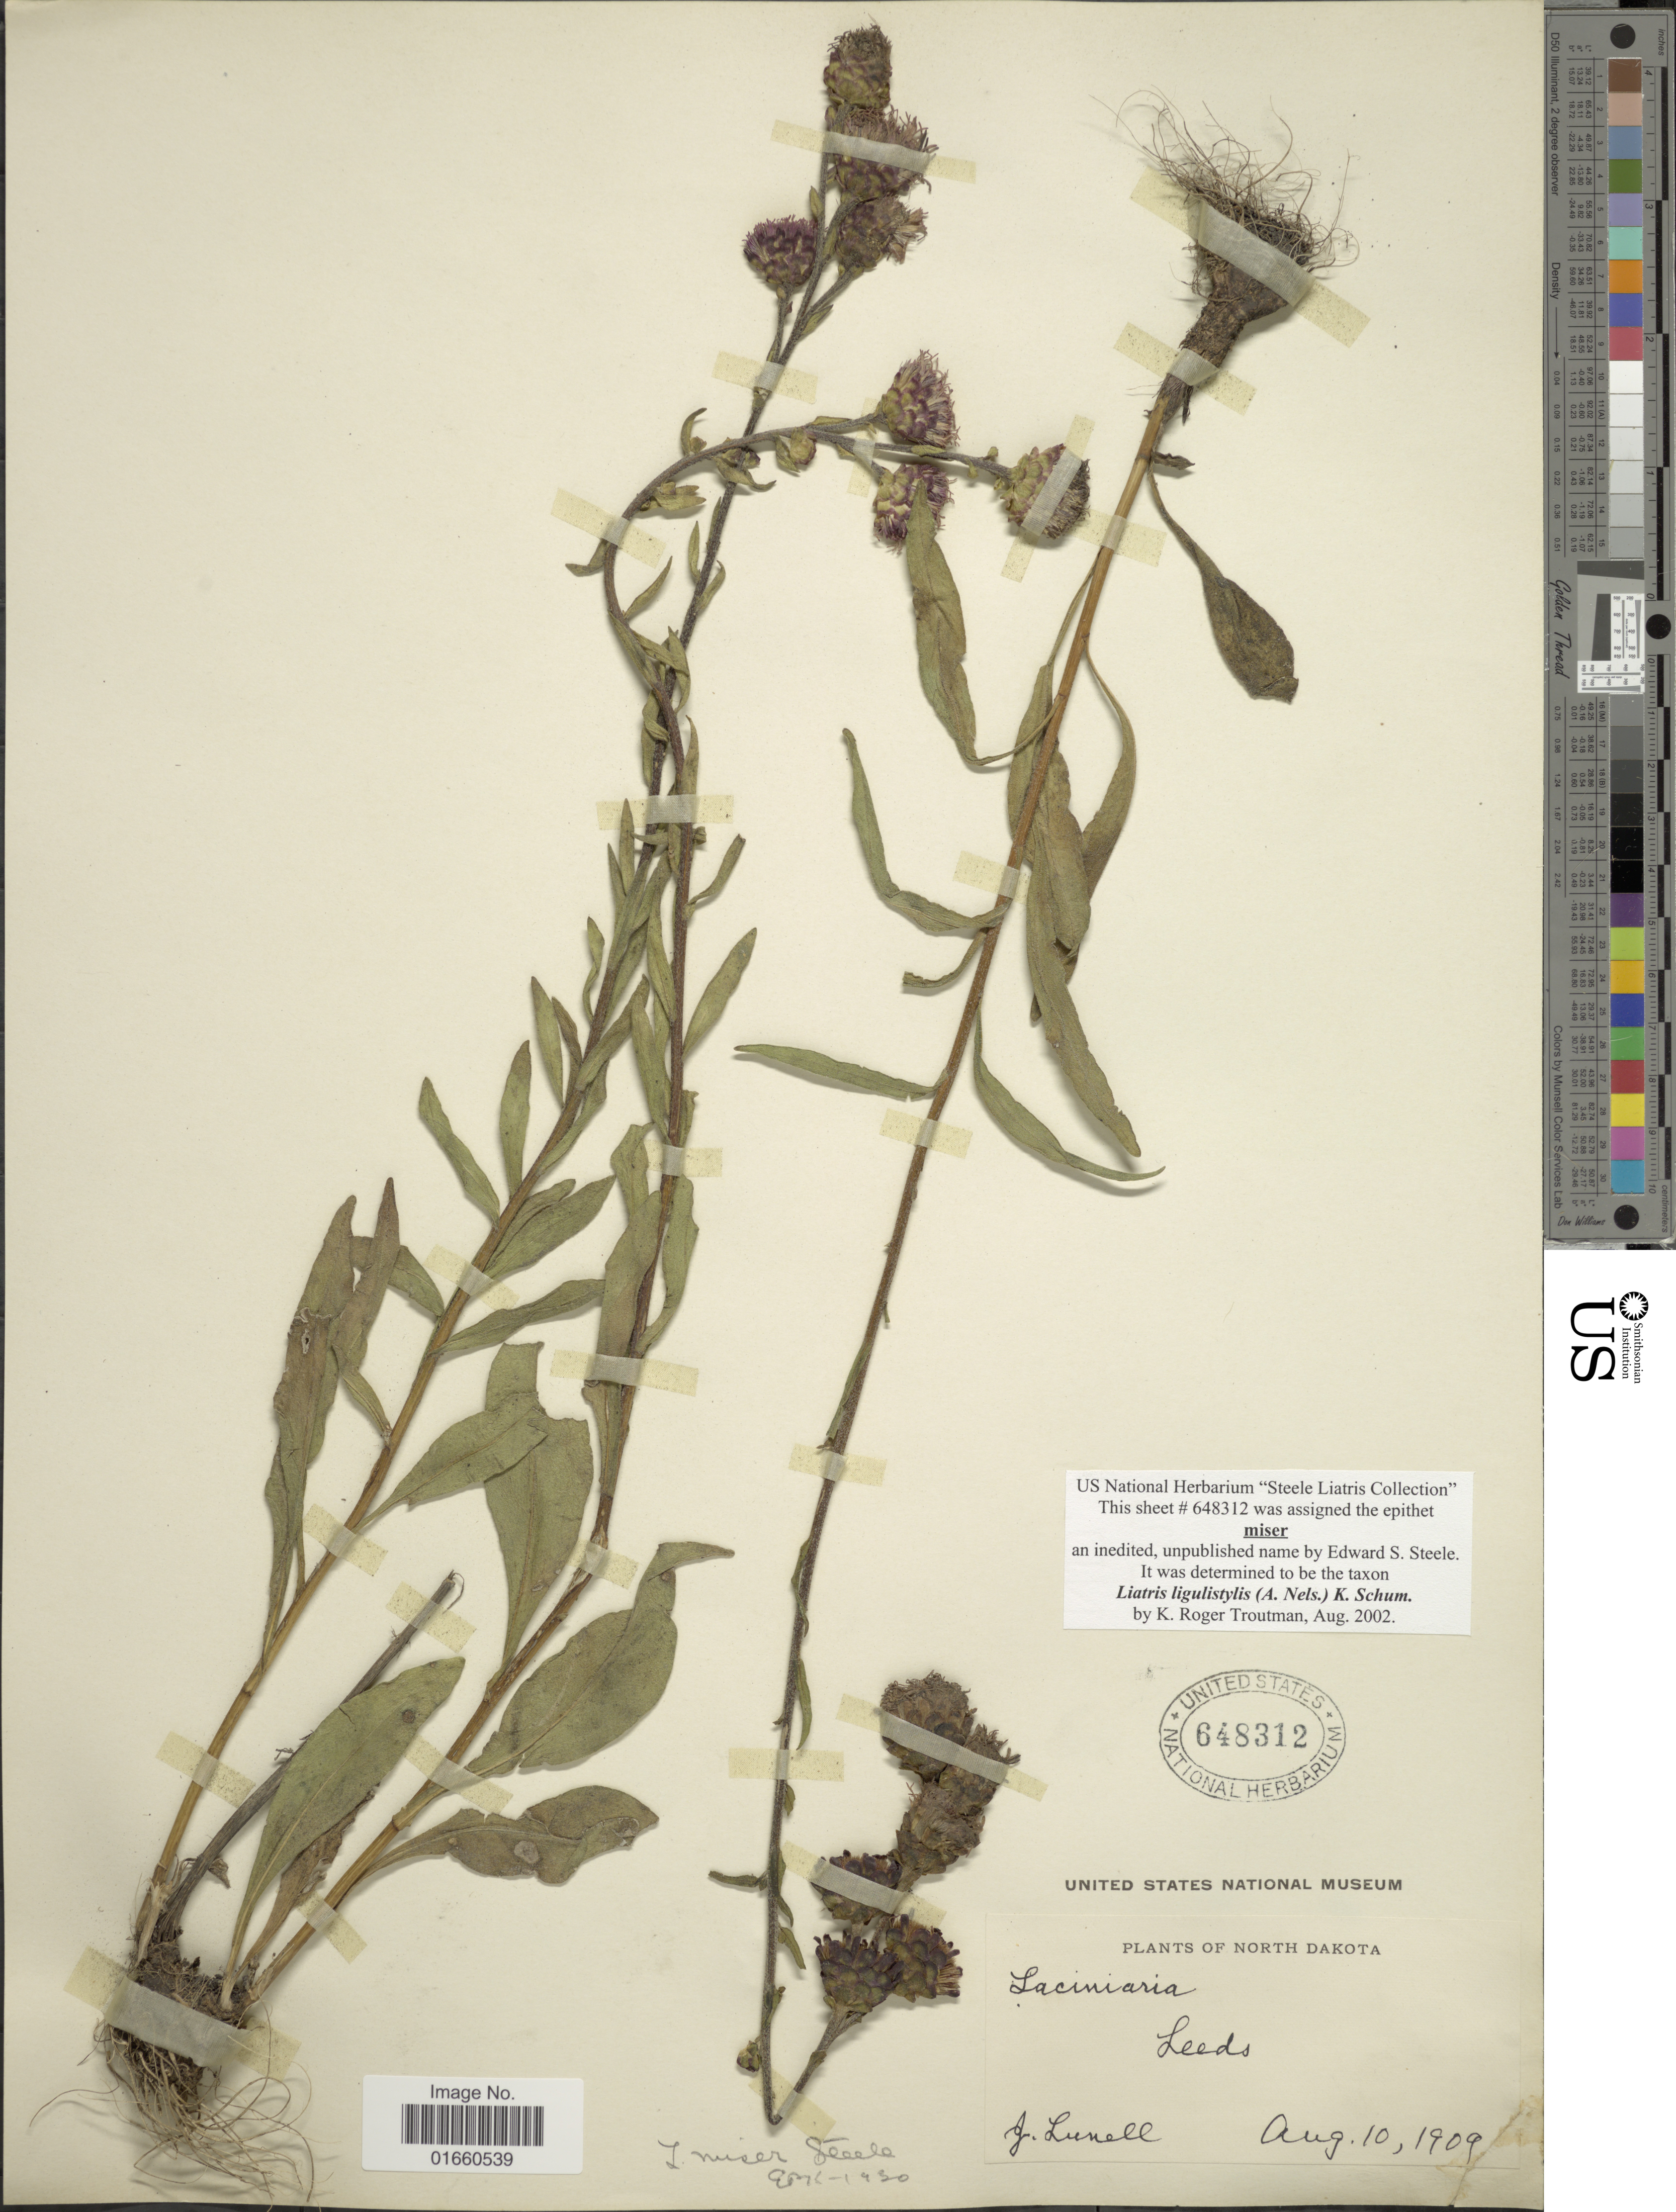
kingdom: Plantae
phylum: Tracheophyta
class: Magnoliopsida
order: Asterales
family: Asteraceae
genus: Liatris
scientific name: Liatris ligulistylis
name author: (A. Nelson) K. Schum.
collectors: J. Lunell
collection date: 1909-08-10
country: United States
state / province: North Dakota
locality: Leeds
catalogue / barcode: US 648312